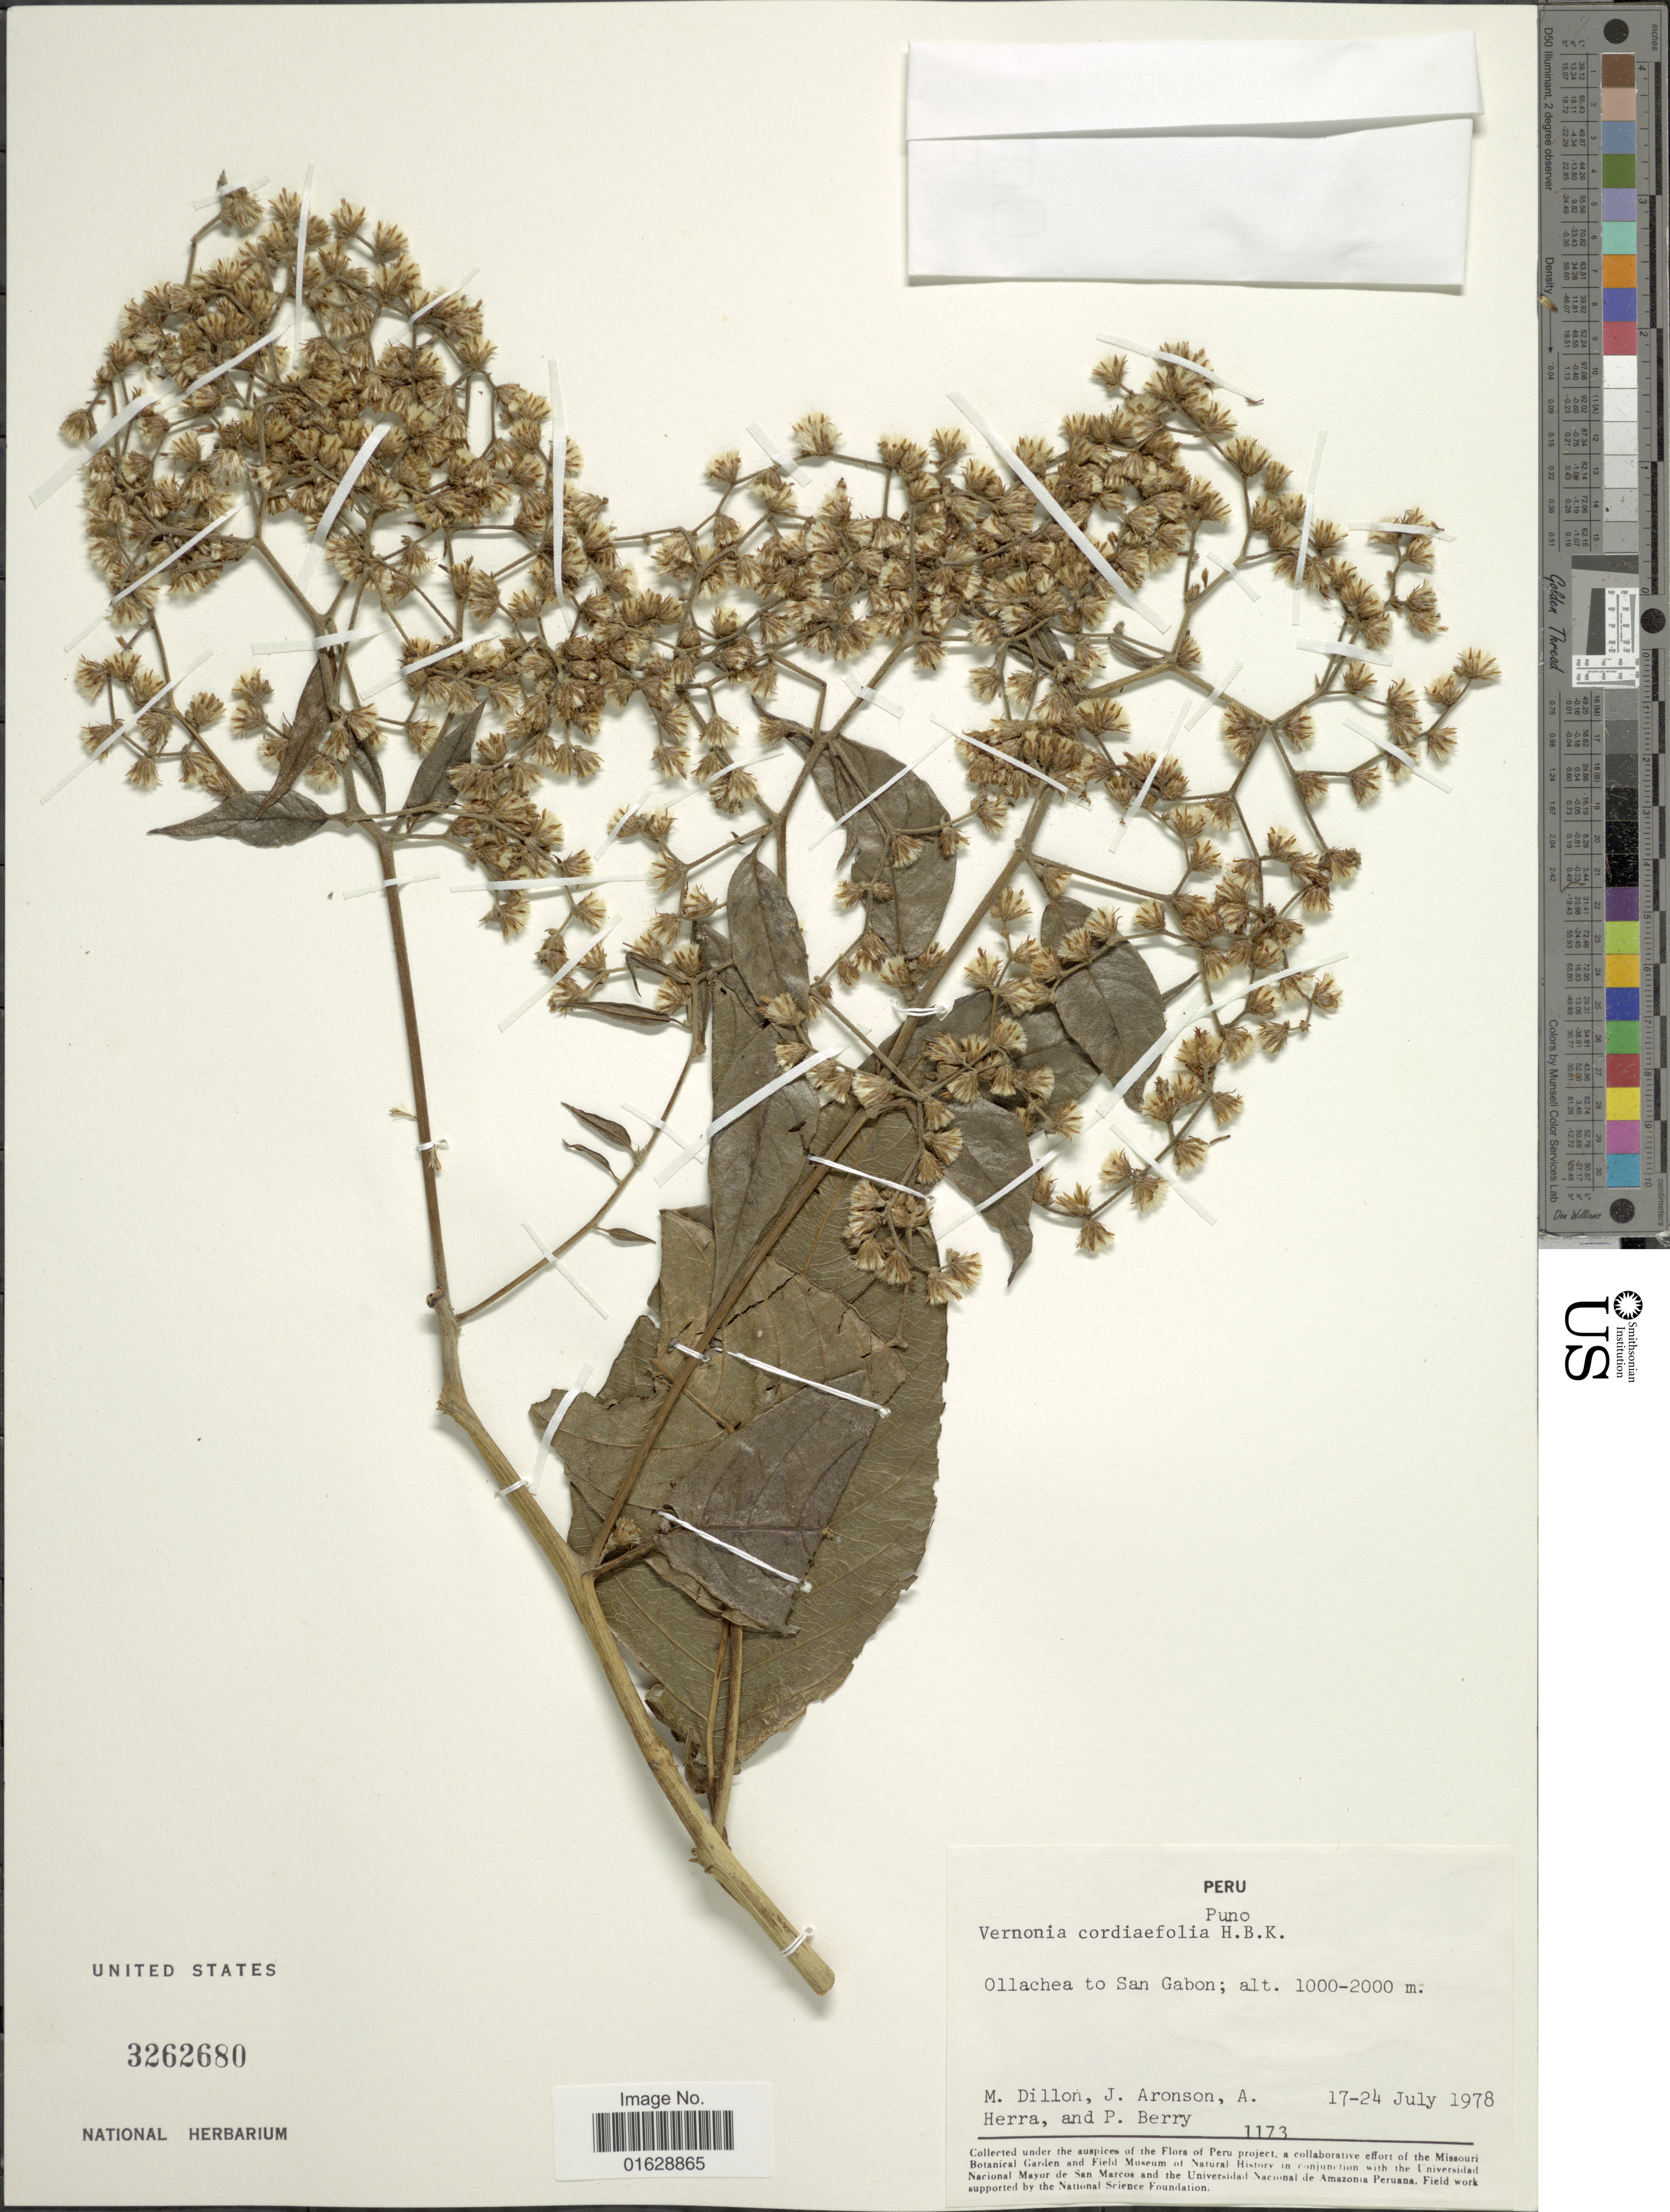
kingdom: Plantae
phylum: Tracheophyta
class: Magnoliopsida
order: Asterales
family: Asteraceae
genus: Lepidaploa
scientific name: Lepidaploa cordiaefolia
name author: (Kunth) H. Rob.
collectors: M. O. Dillon, J. Aronson, A. Herra & P. Berry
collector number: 1173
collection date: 1978-07-17/1978-07-24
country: Peru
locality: Ollachea to San Gabon.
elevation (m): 1000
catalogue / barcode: US 3262680